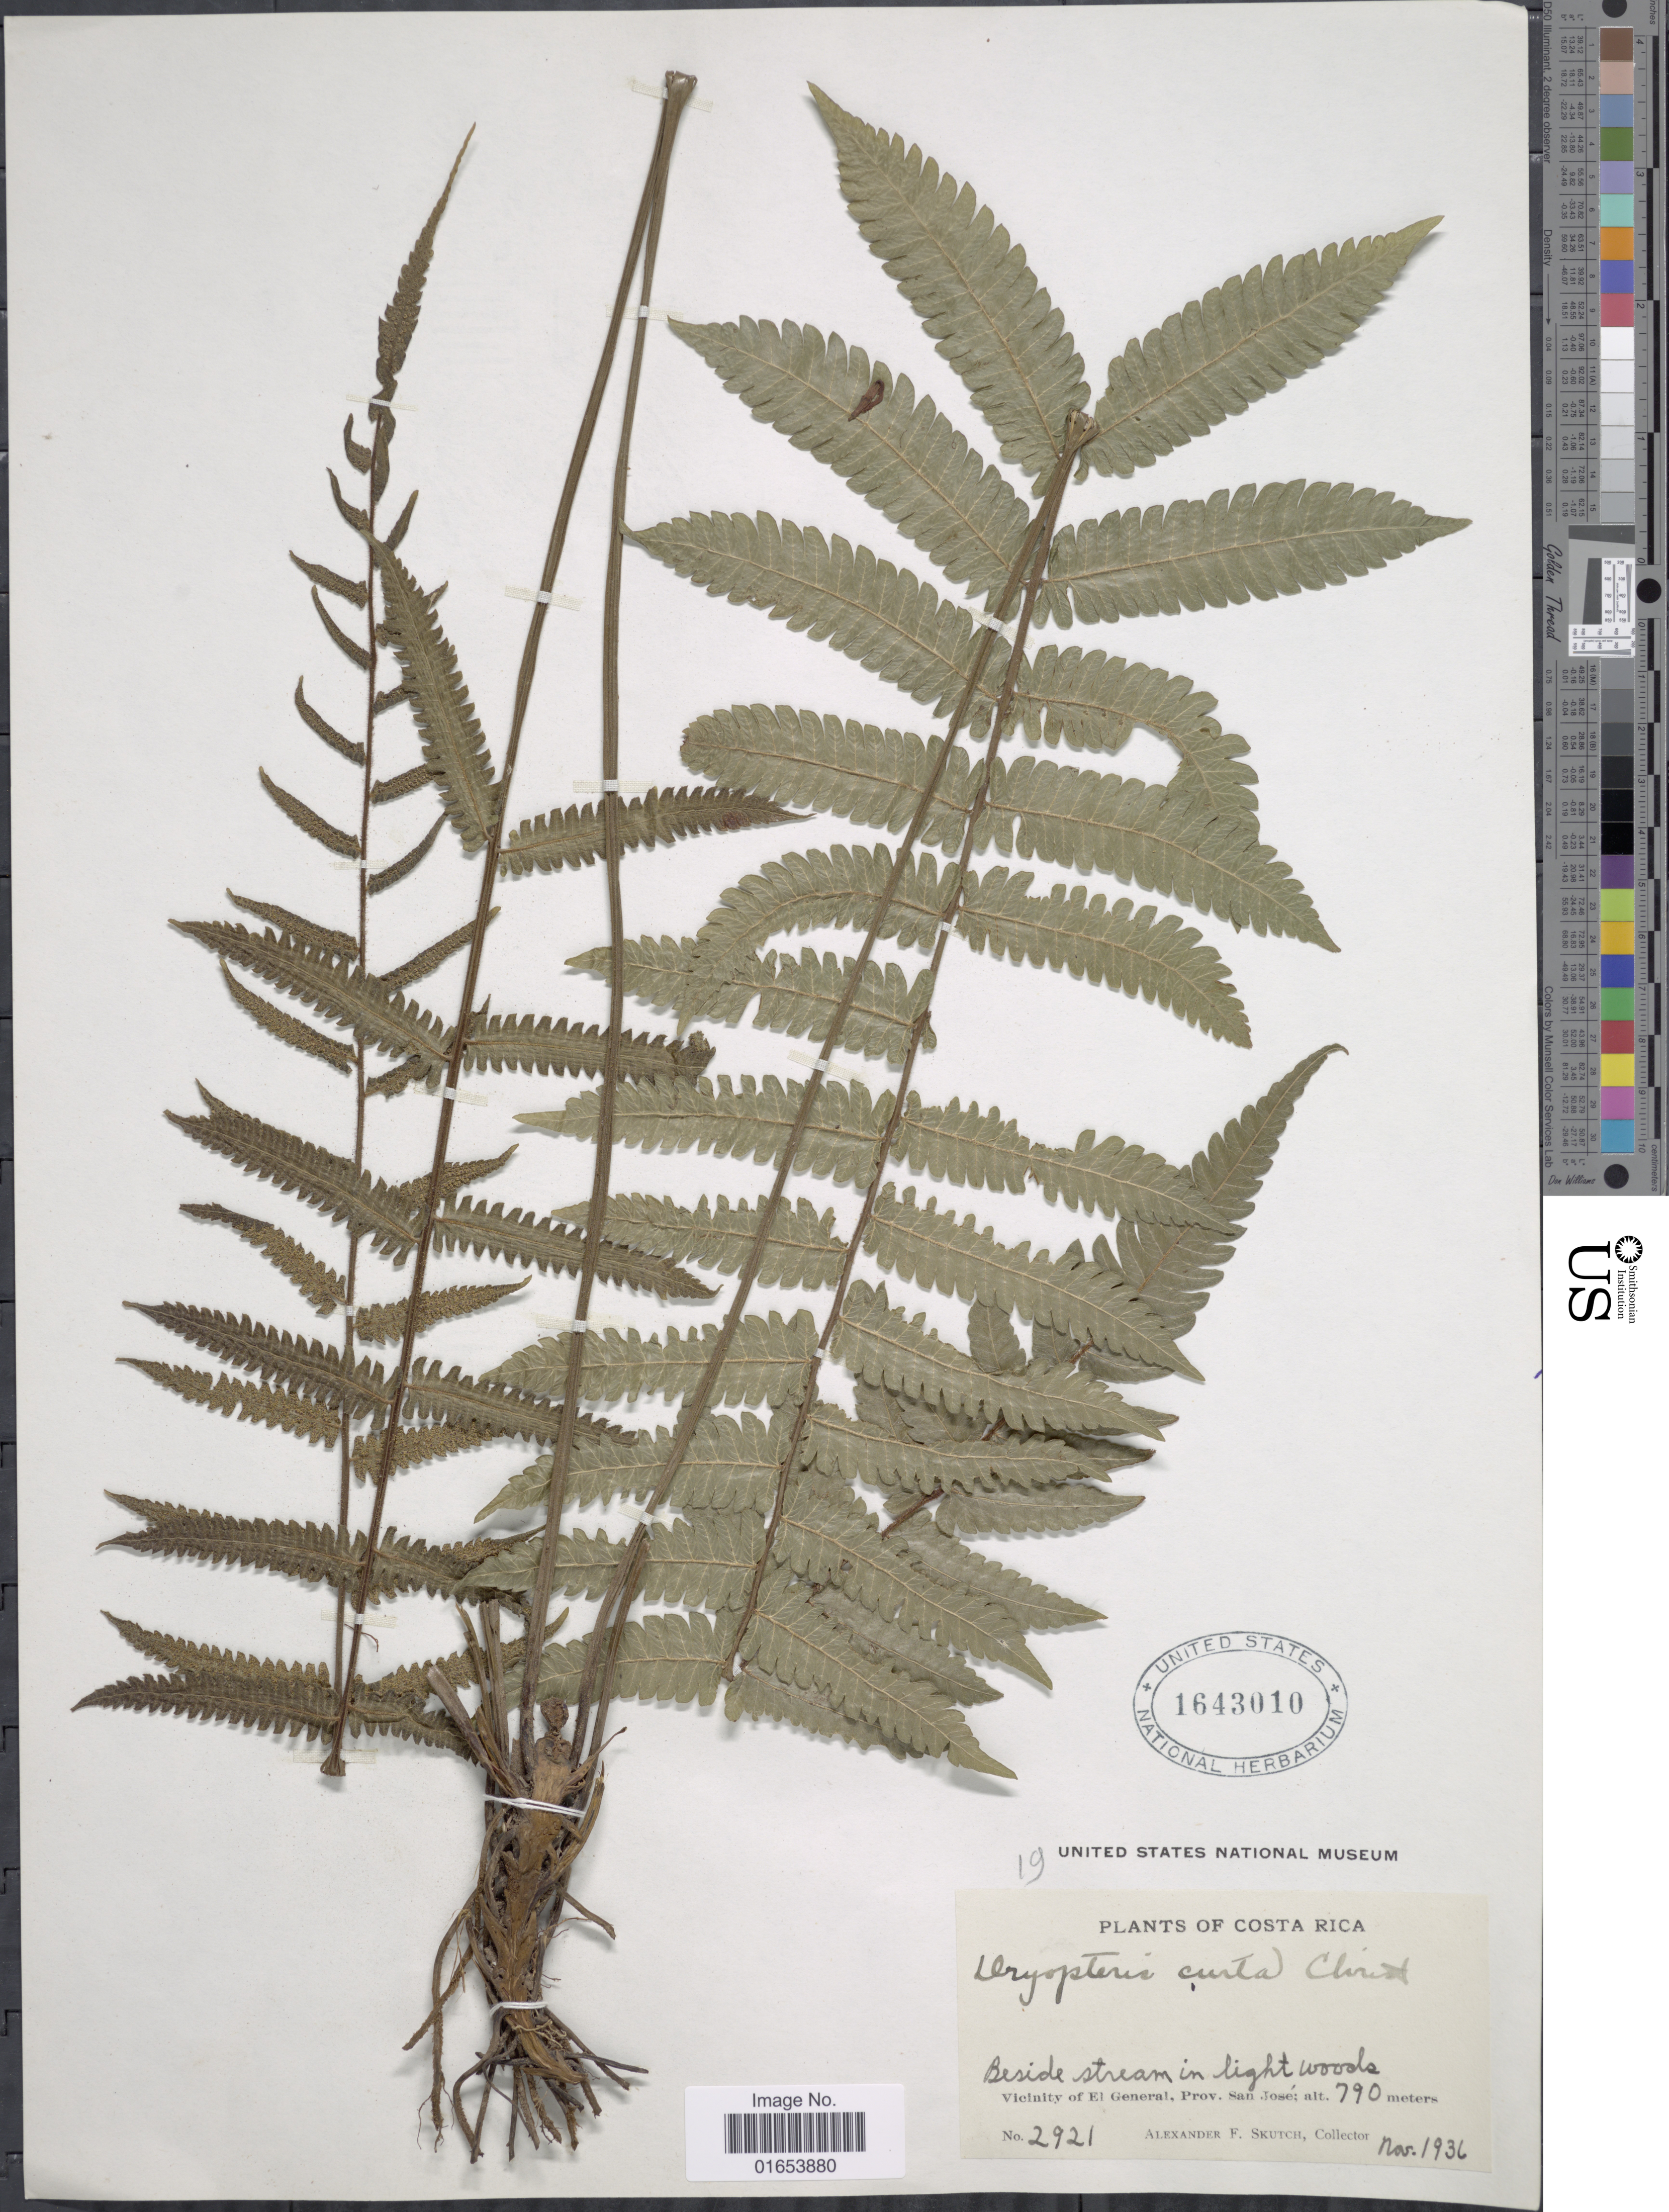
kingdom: Plantae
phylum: Tracheophyta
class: Polypodiopsida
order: Polypodiales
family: Thelypteridaceae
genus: Goniopteris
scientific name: Goniopteris curta (Christ) comb. nov., ined 2015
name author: (Christ)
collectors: A. F. Skutch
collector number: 2921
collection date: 1936-11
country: Costa Rica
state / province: San José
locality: Vicinity of El General, Prov. San Jose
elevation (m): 790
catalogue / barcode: US 1643010